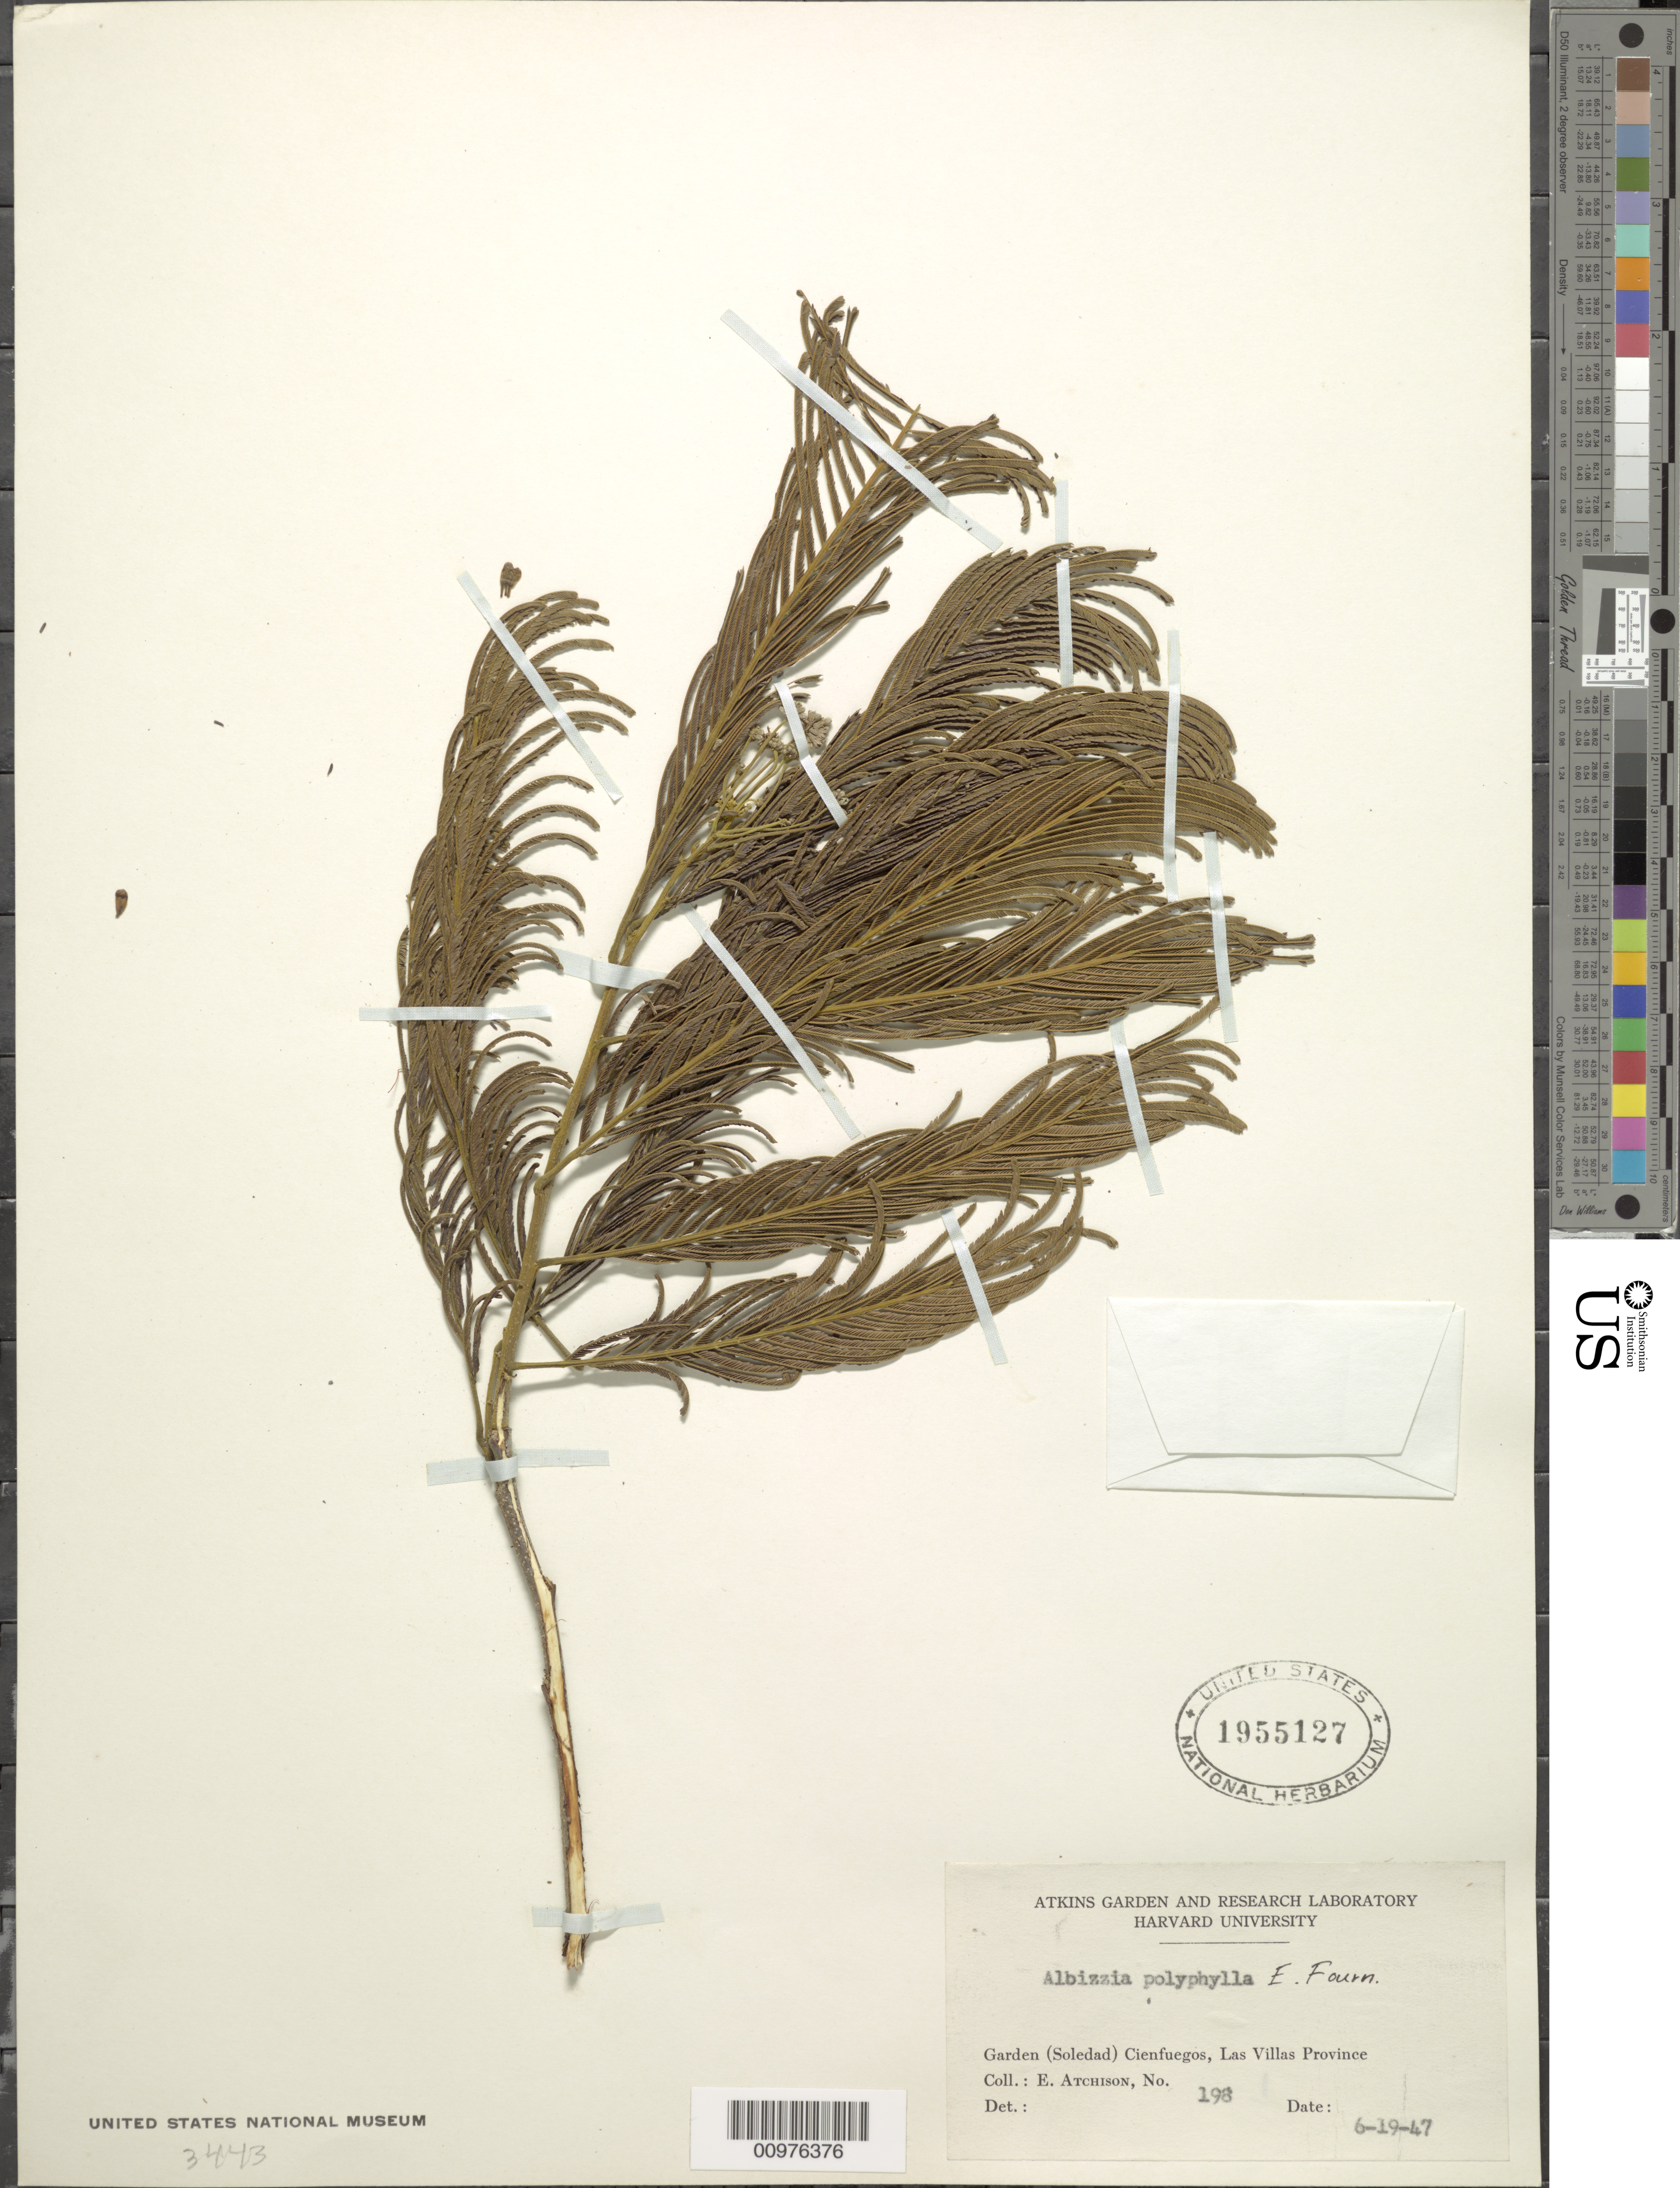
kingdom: Plantae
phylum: Tracheophyta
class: Magnoliopsida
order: Fabales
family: Fabaceae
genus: Albizia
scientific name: Albizia polyphylla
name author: E. Fourn.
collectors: E. Atchison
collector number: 198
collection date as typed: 19 Jun 1947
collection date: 1947-06-19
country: Cuba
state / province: Cienfuegos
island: Cuba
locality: Garden (Soledad) Cienfuegos Las Villas Province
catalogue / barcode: US 1955127